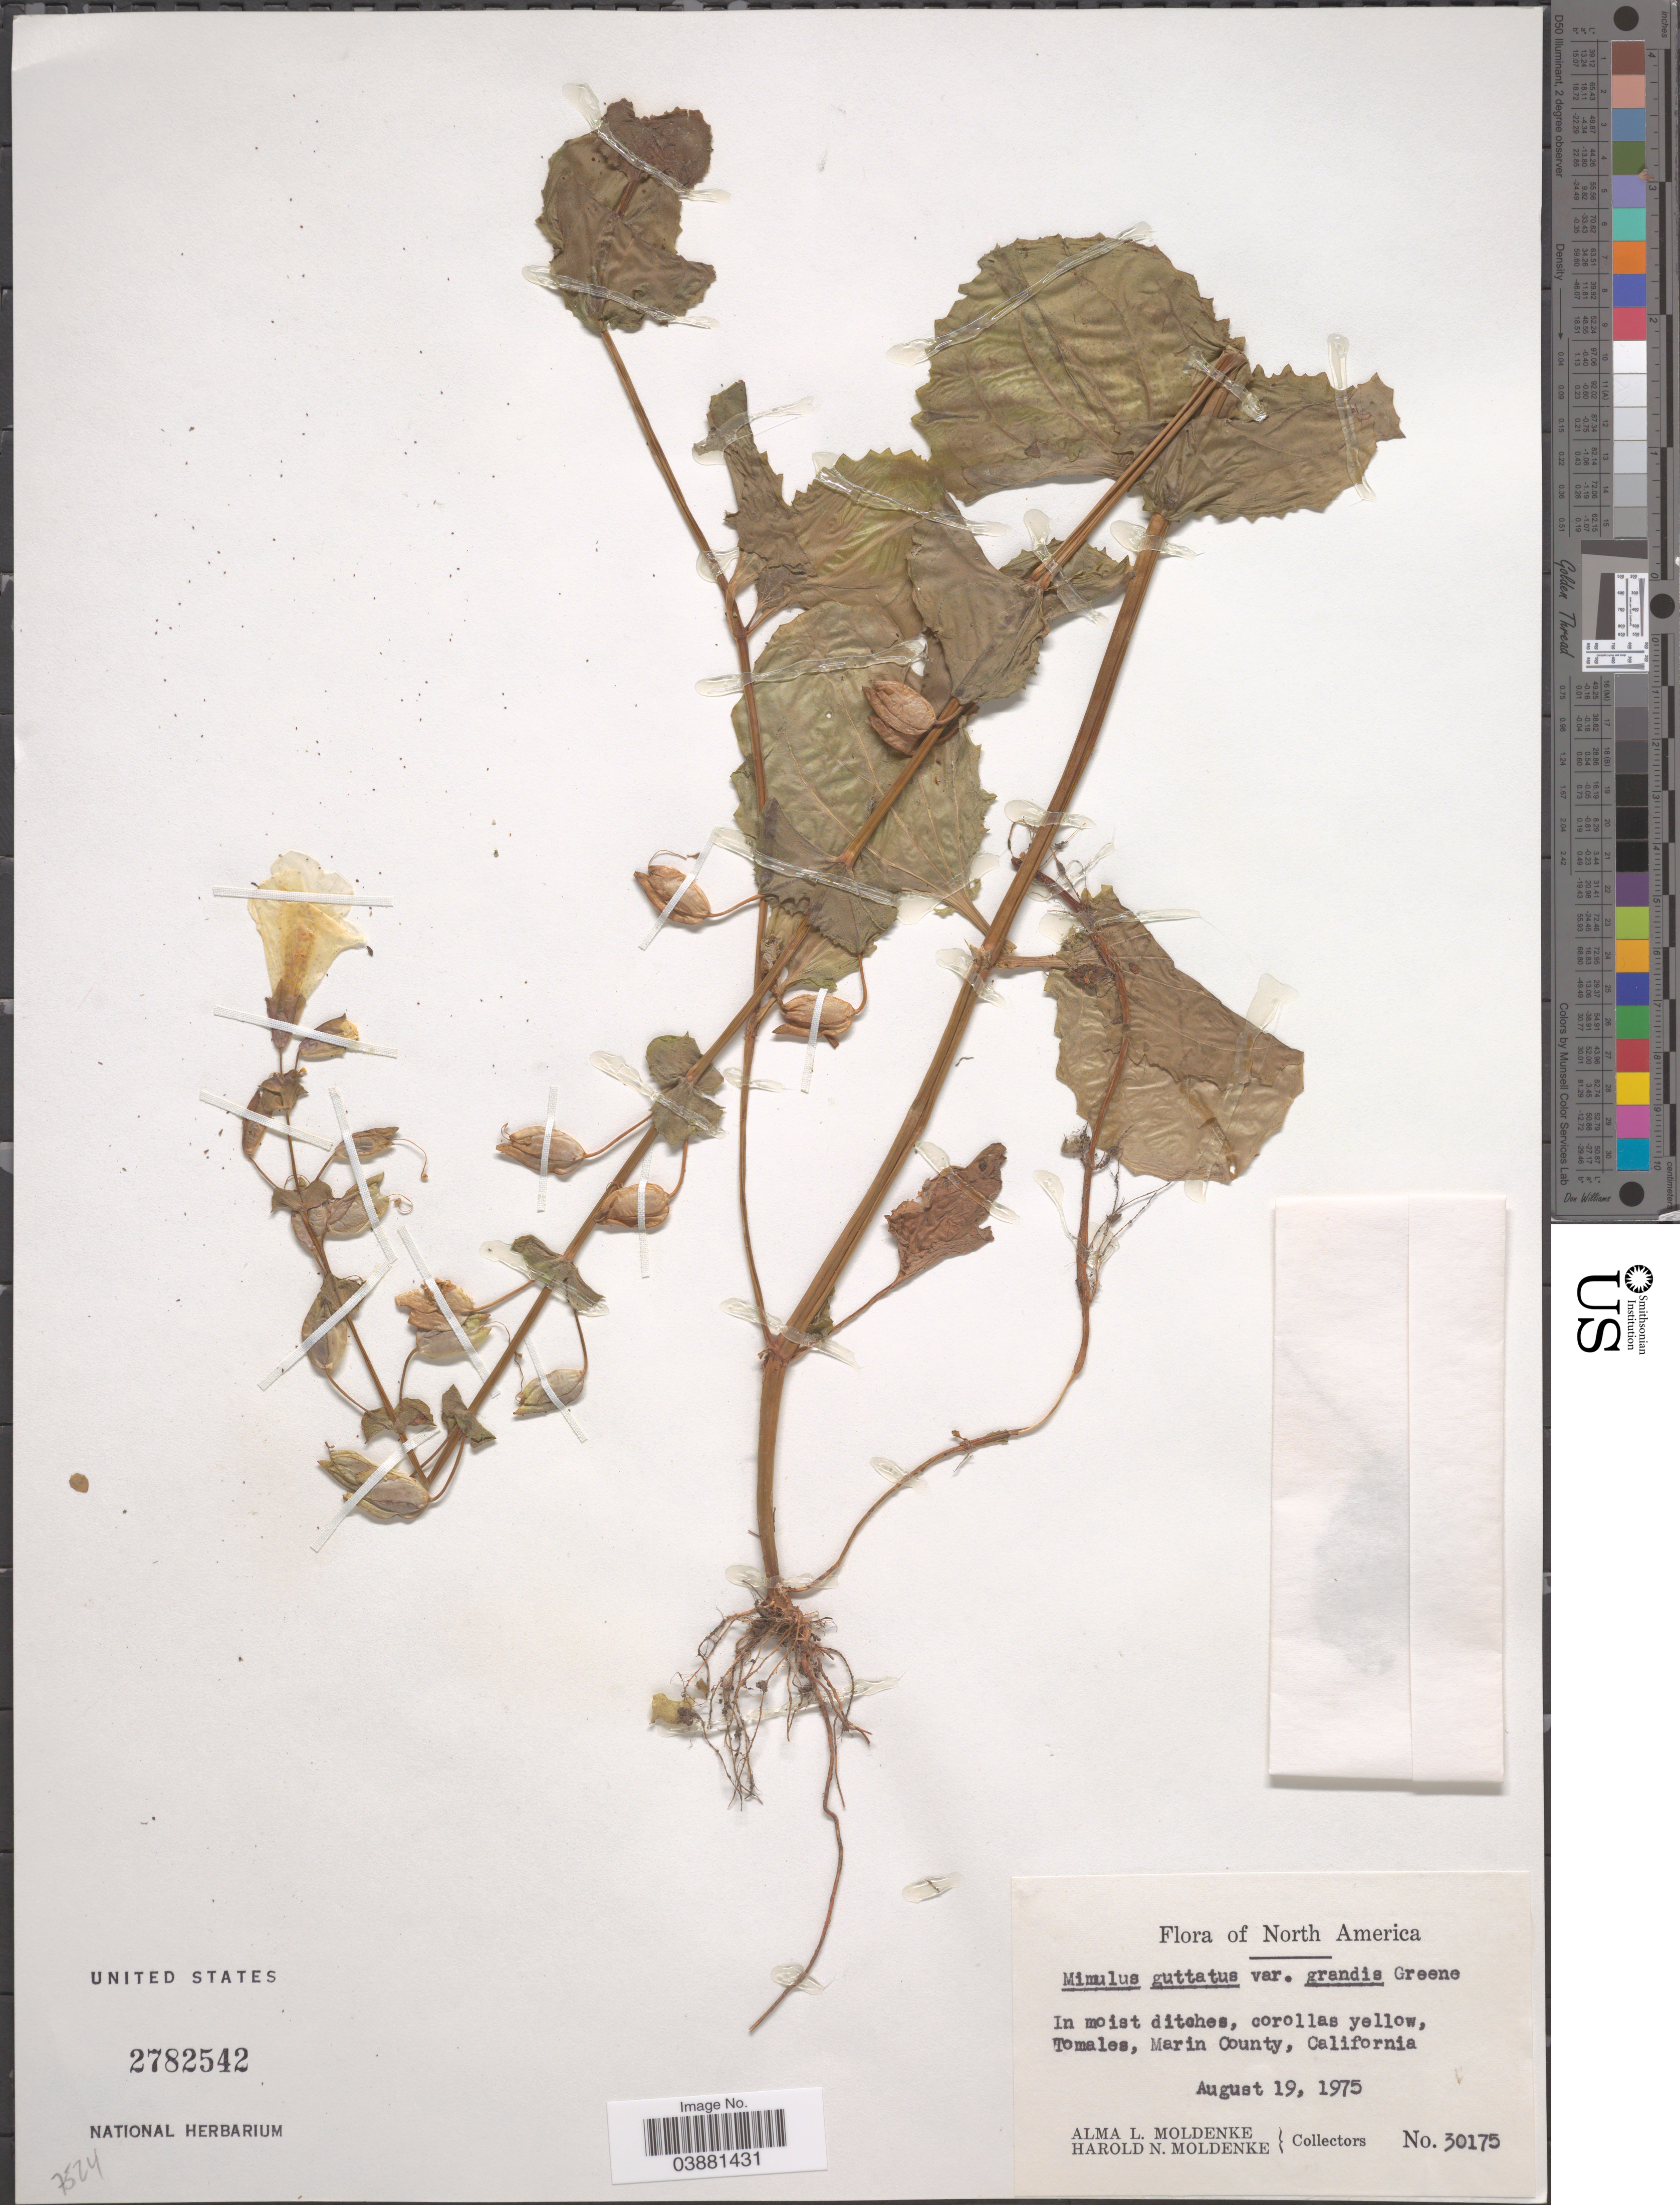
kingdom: Plantae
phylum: Tracheophyta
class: Magnoliopsida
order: Lamiales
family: Phrymaceae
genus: Mimulus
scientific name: Mimulus guttatus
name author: DC.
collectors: A. L. Moldenke & H. N. Moldenke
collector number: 30175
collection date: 1975-08-19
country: United States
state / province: California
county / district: Marin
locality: Tomales, Marin County.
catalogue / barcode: US 2782542